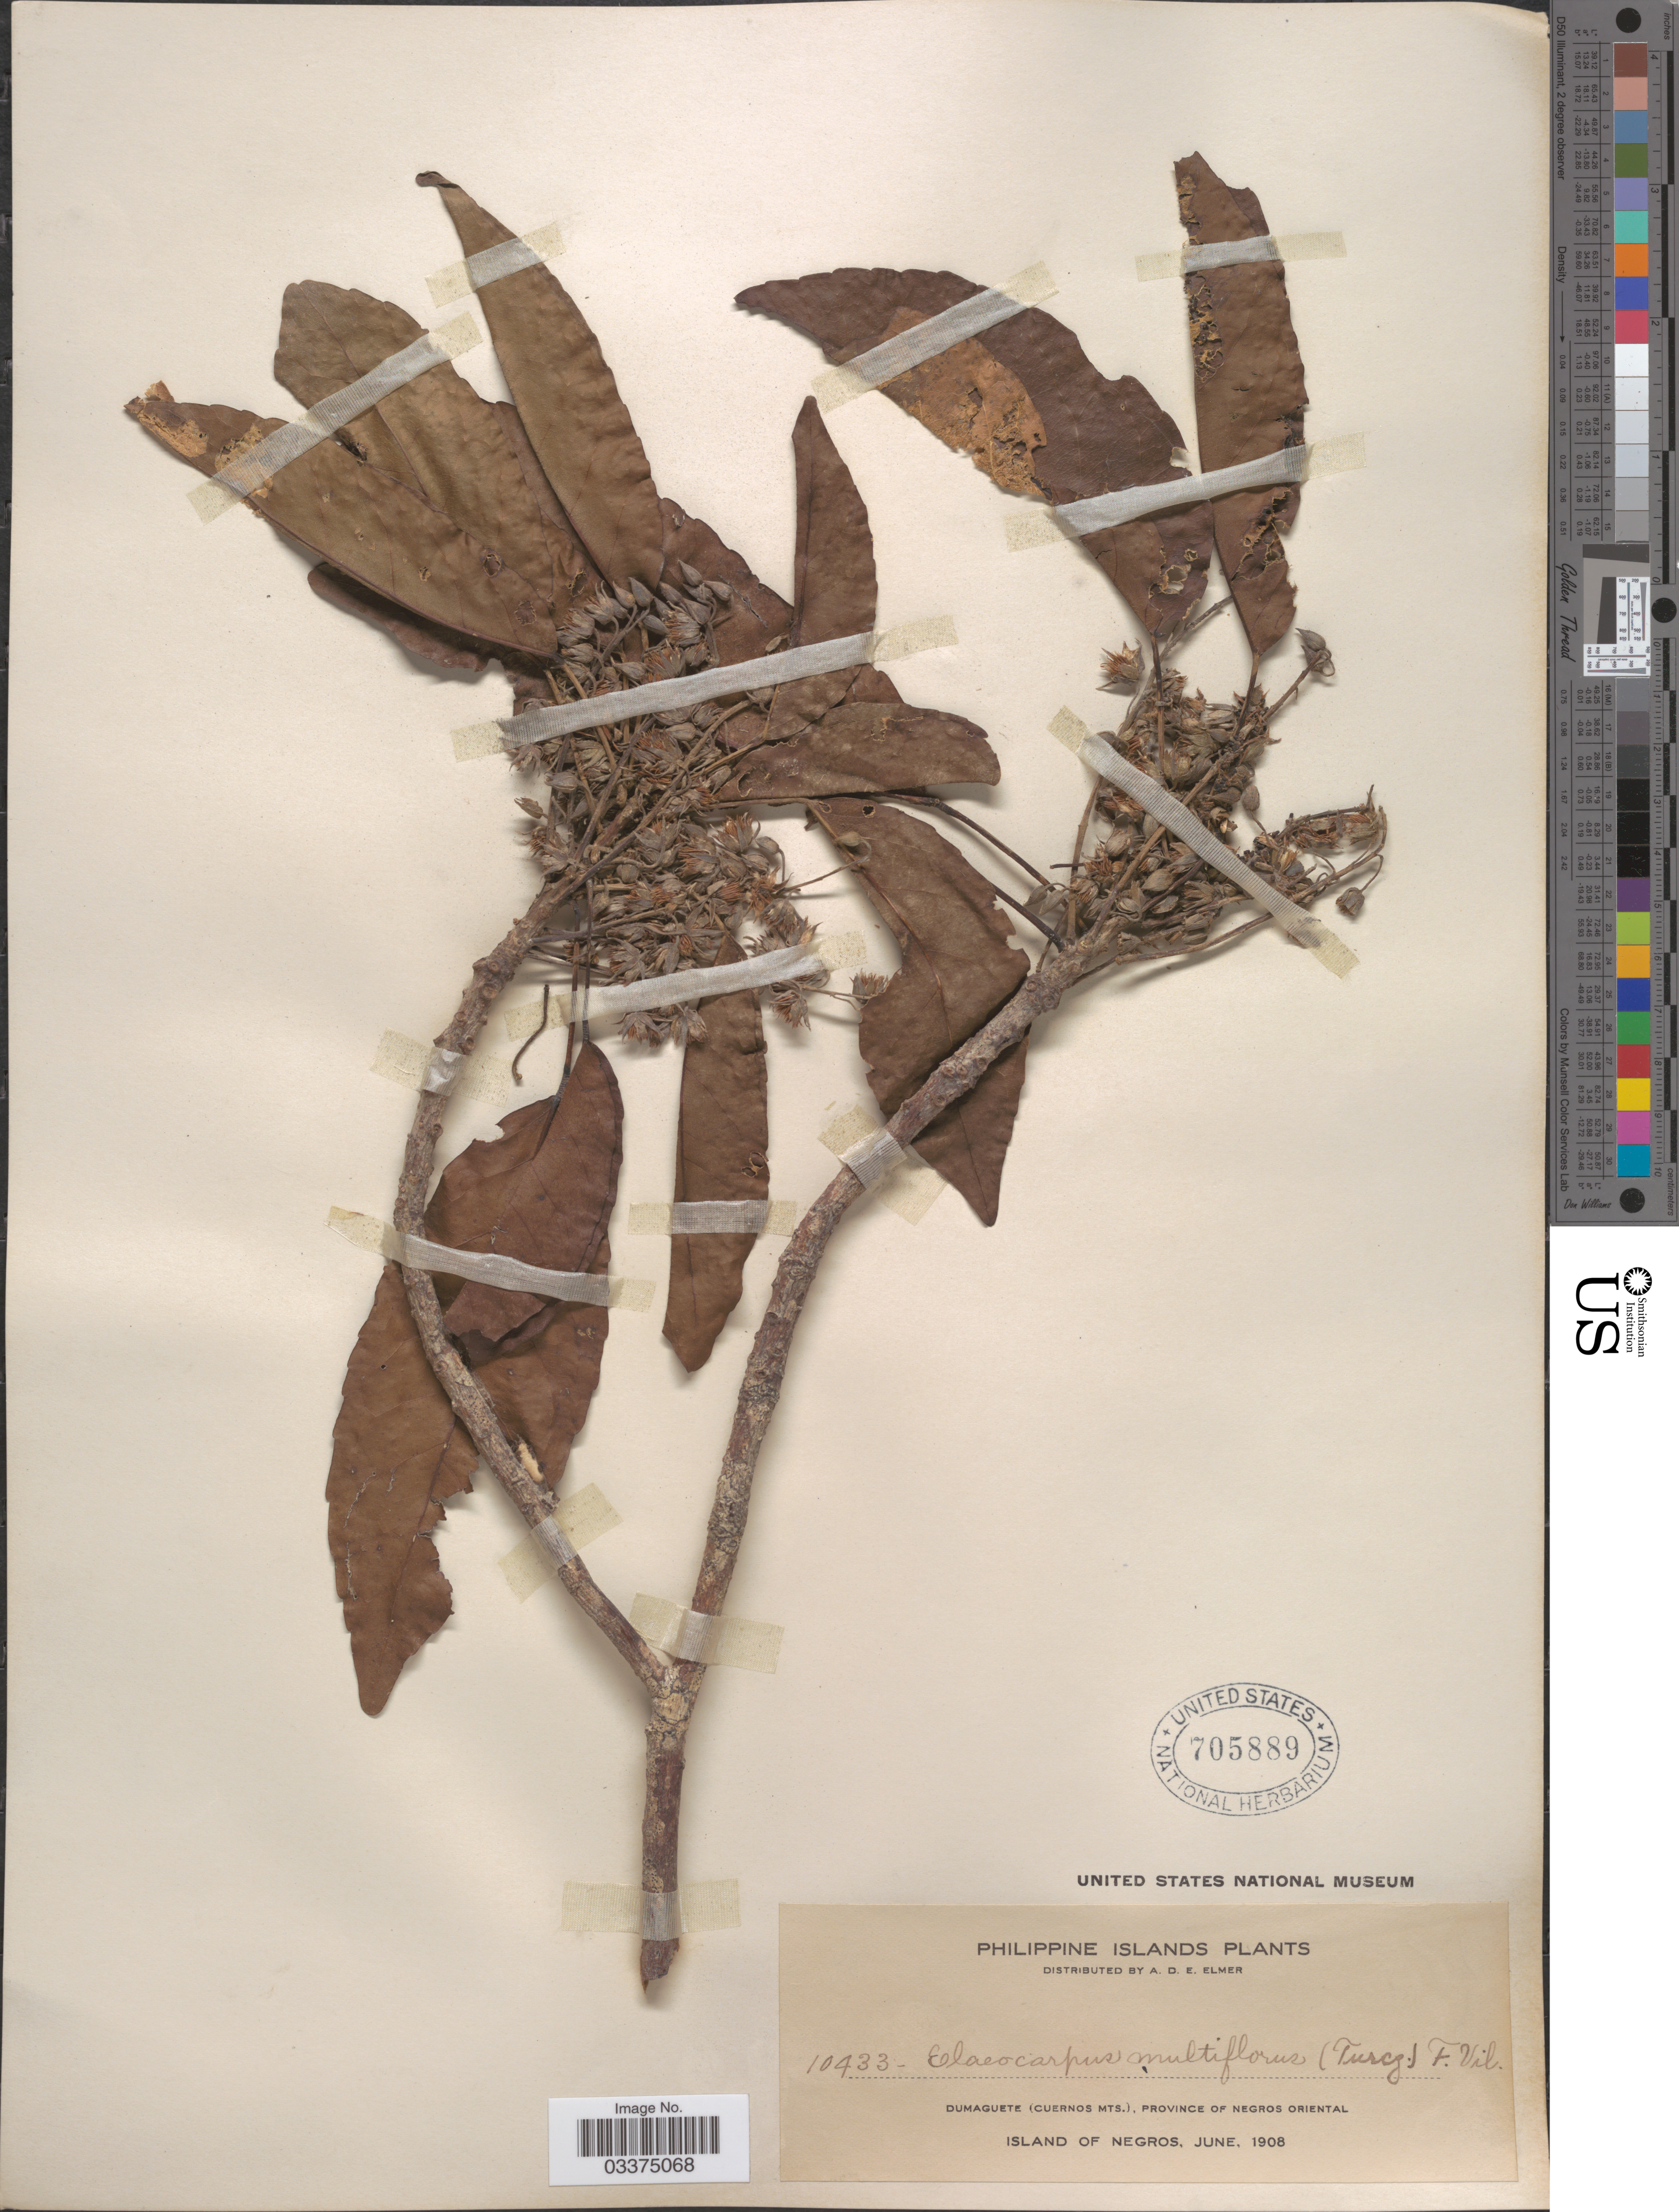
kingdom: Plantae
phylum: Tracheophyta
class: Magnoliopsida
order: Oxalidales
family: Elaeocarpaceae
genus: Elaeocarpus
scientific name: Elaeocarpus multiflorus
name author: (Turcz.) Fern.-Vill.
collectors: A. D. E. Elmer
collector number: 10433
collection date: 1908-06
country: Philippines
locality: Dumaguete (Cuernos Mts.), Province of Negros Oriental. Island of Negros.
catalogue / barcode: US 705889